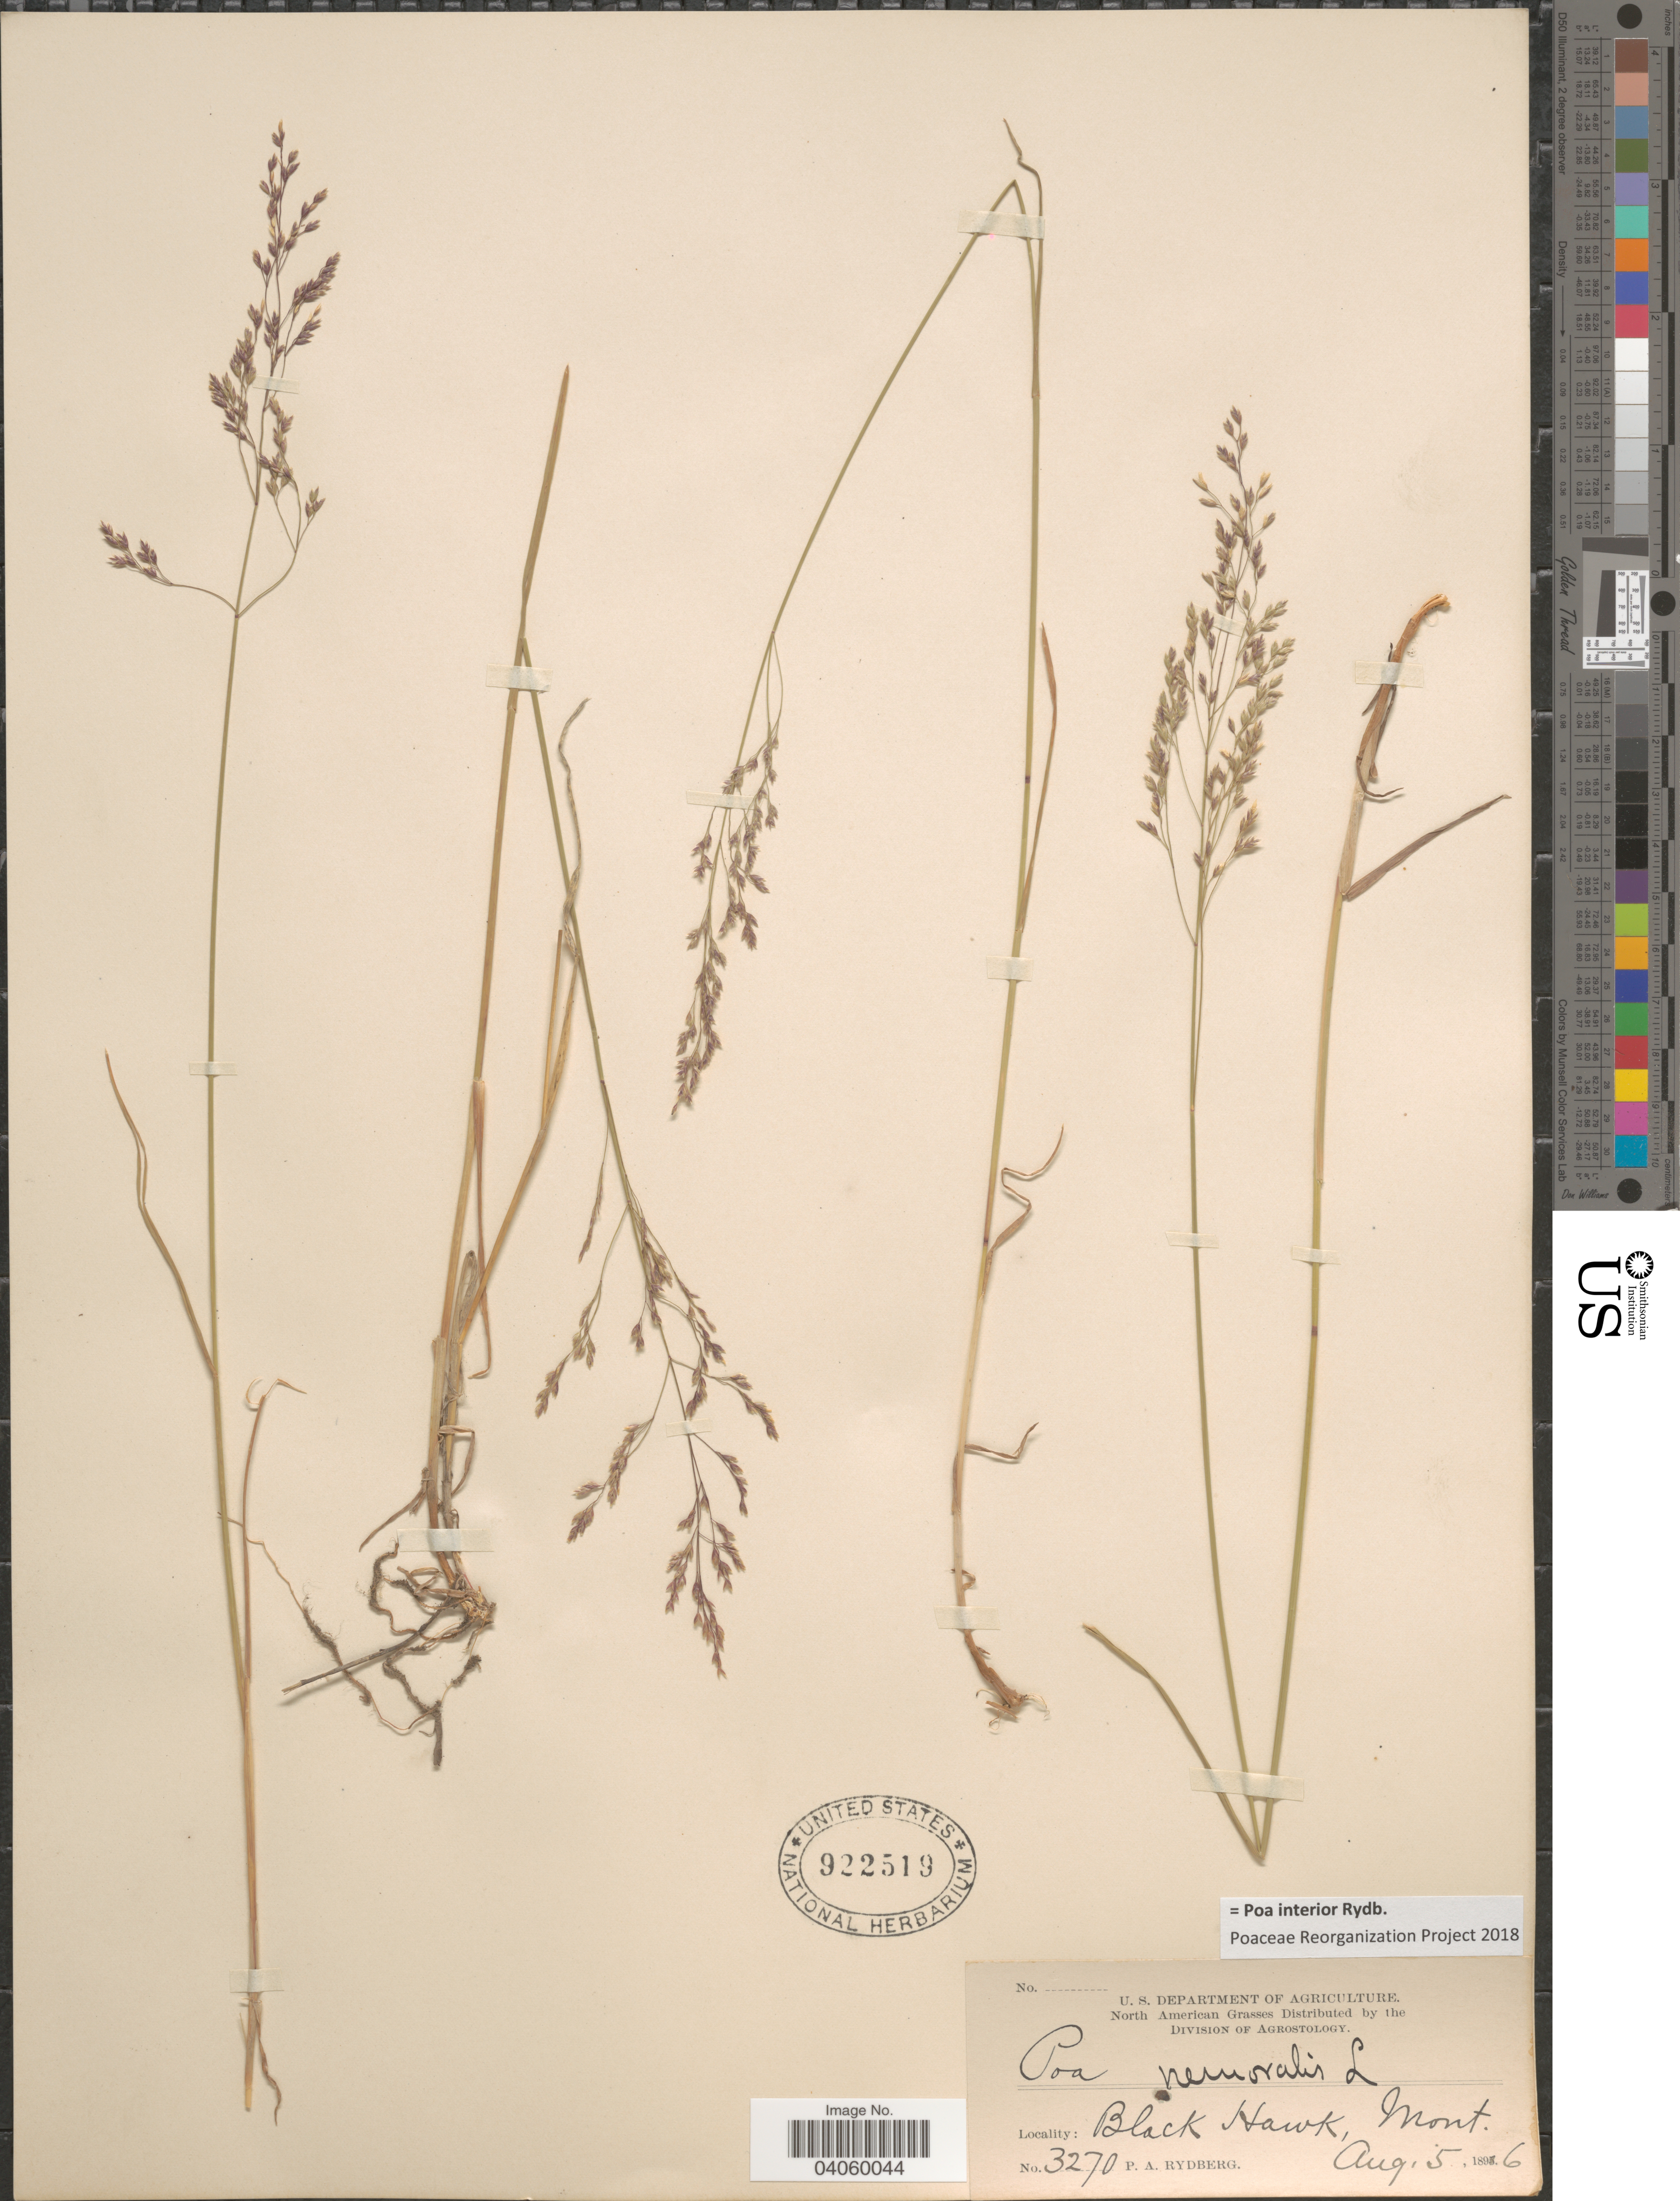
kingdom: Plantae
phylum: Tracheophyta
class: Liliopsida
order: Poales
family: Poaceae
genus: Poa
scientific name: Poa interior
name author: Rydb.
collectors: P. A. Rydberg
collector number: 3270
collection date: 1896-08-05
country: United States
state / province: Montana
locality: Black Hawk.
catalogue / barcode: US 922519